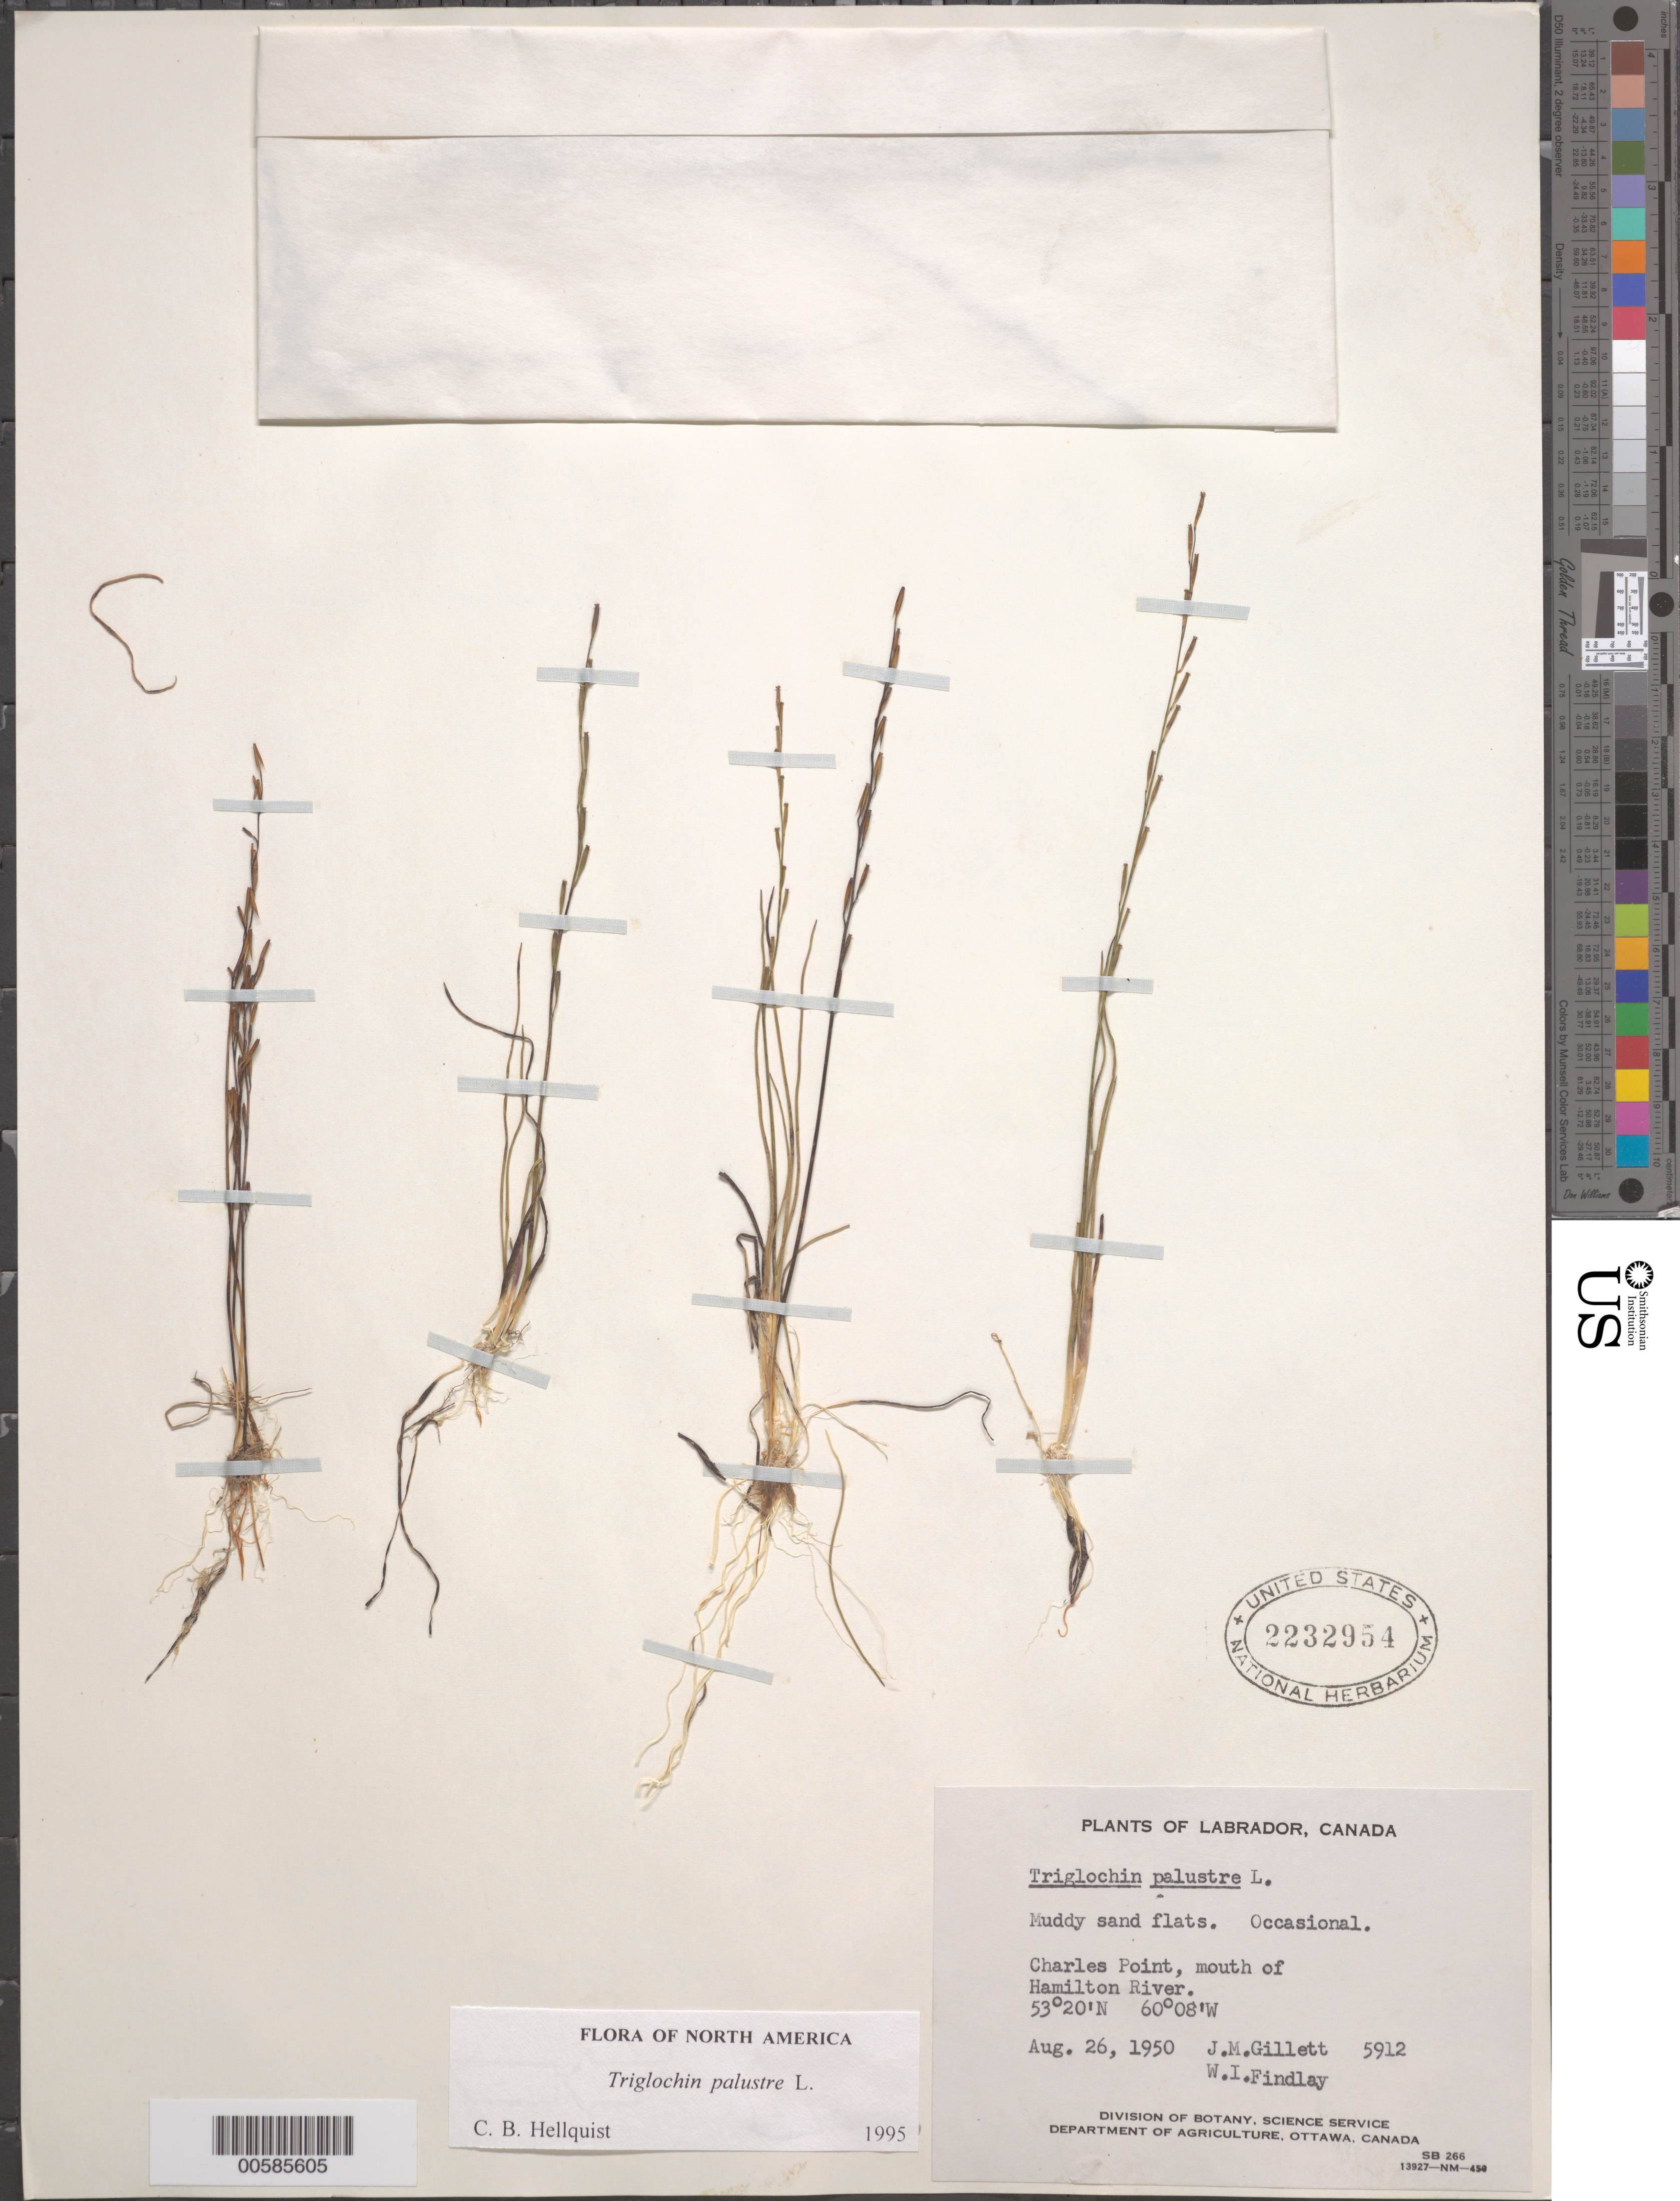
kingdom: Plantae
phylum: Tracheophyta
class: Liliopsida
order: Alismatales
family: Juncaginaceae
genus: Triglochin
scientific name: Triglochin palustris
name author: L.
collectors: J. Gillett & W. Findlay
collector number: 5912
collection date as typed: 26 Aug 1950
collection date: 1950-08-26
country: Canada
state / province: Newfoundland and Labrador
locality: Labrador, Charles Point, mouth of Hamilton River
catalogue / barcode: US 2232954